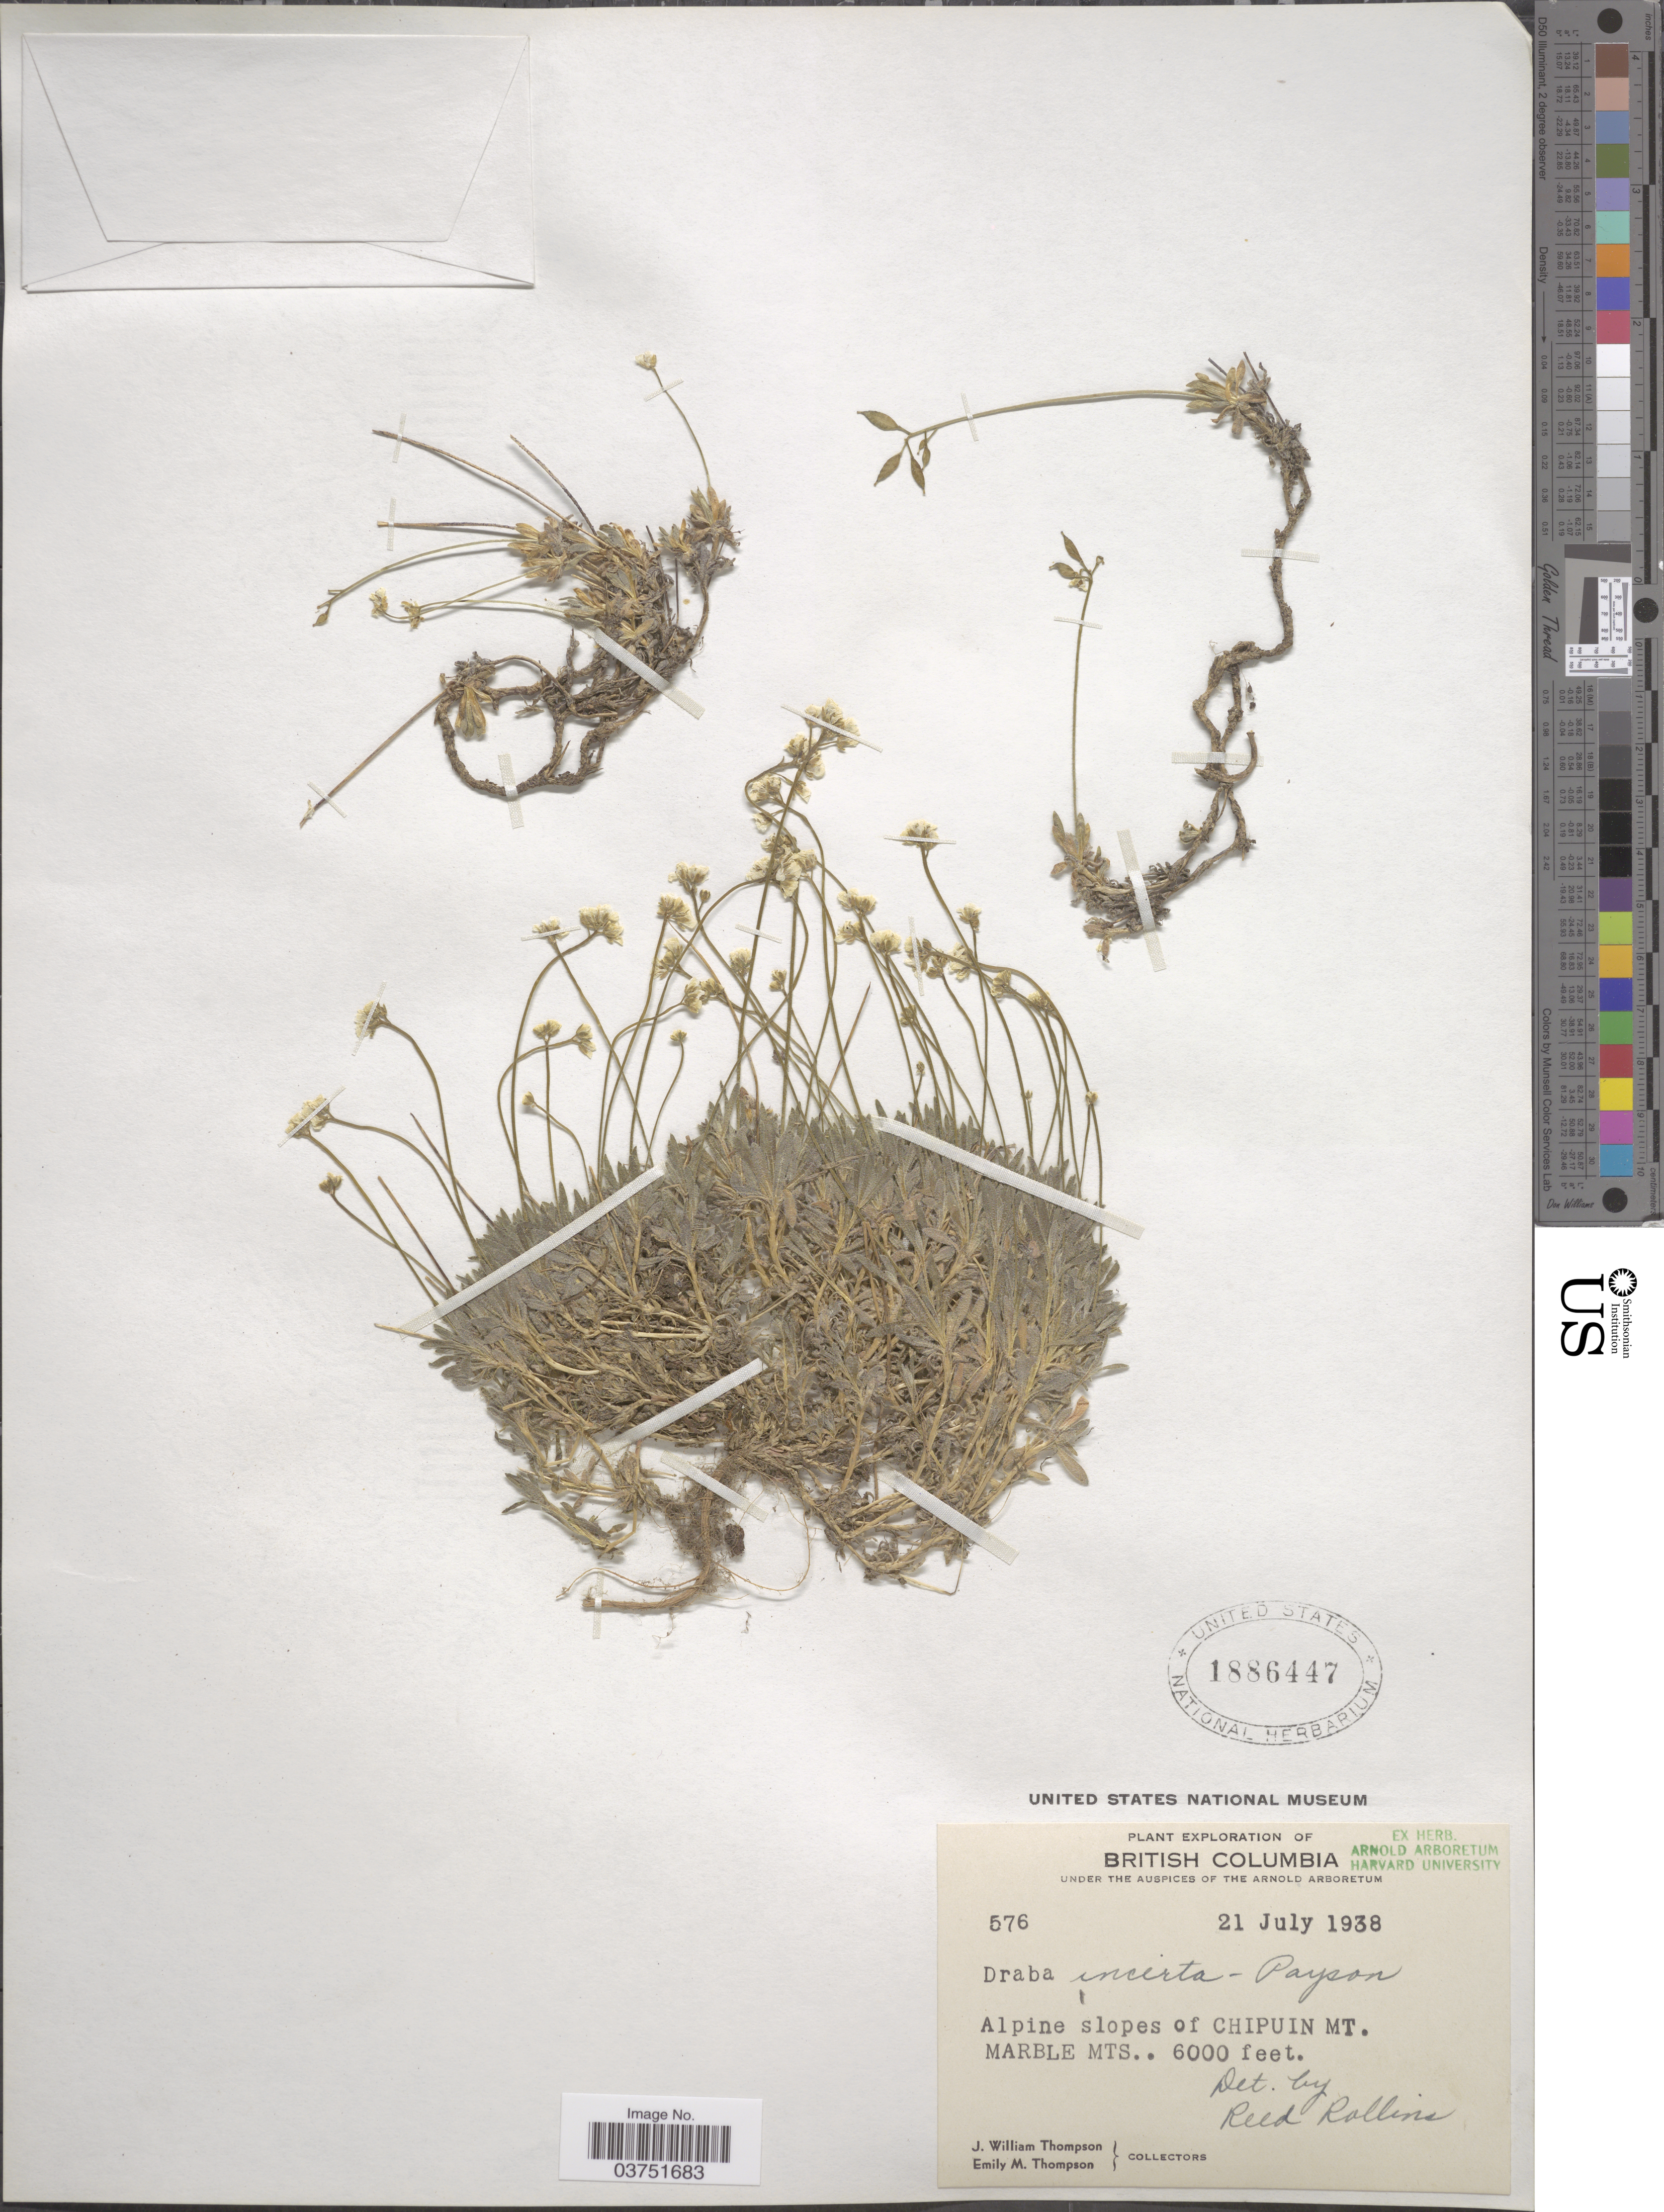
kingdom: Plantae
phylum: Tracheophyta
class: Magnoliopsida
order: Brassicales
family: Brassicaceae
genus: Draba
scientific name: Draba incerta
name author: Payson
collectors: J. W. Thompson & E. M. Thompson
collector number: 576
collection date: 1938-07-21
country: Canada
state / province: British Columbia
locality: Alpine slopes of Chipuin Mt. Marble Mts.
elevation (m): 1829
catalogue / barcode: US 1886447